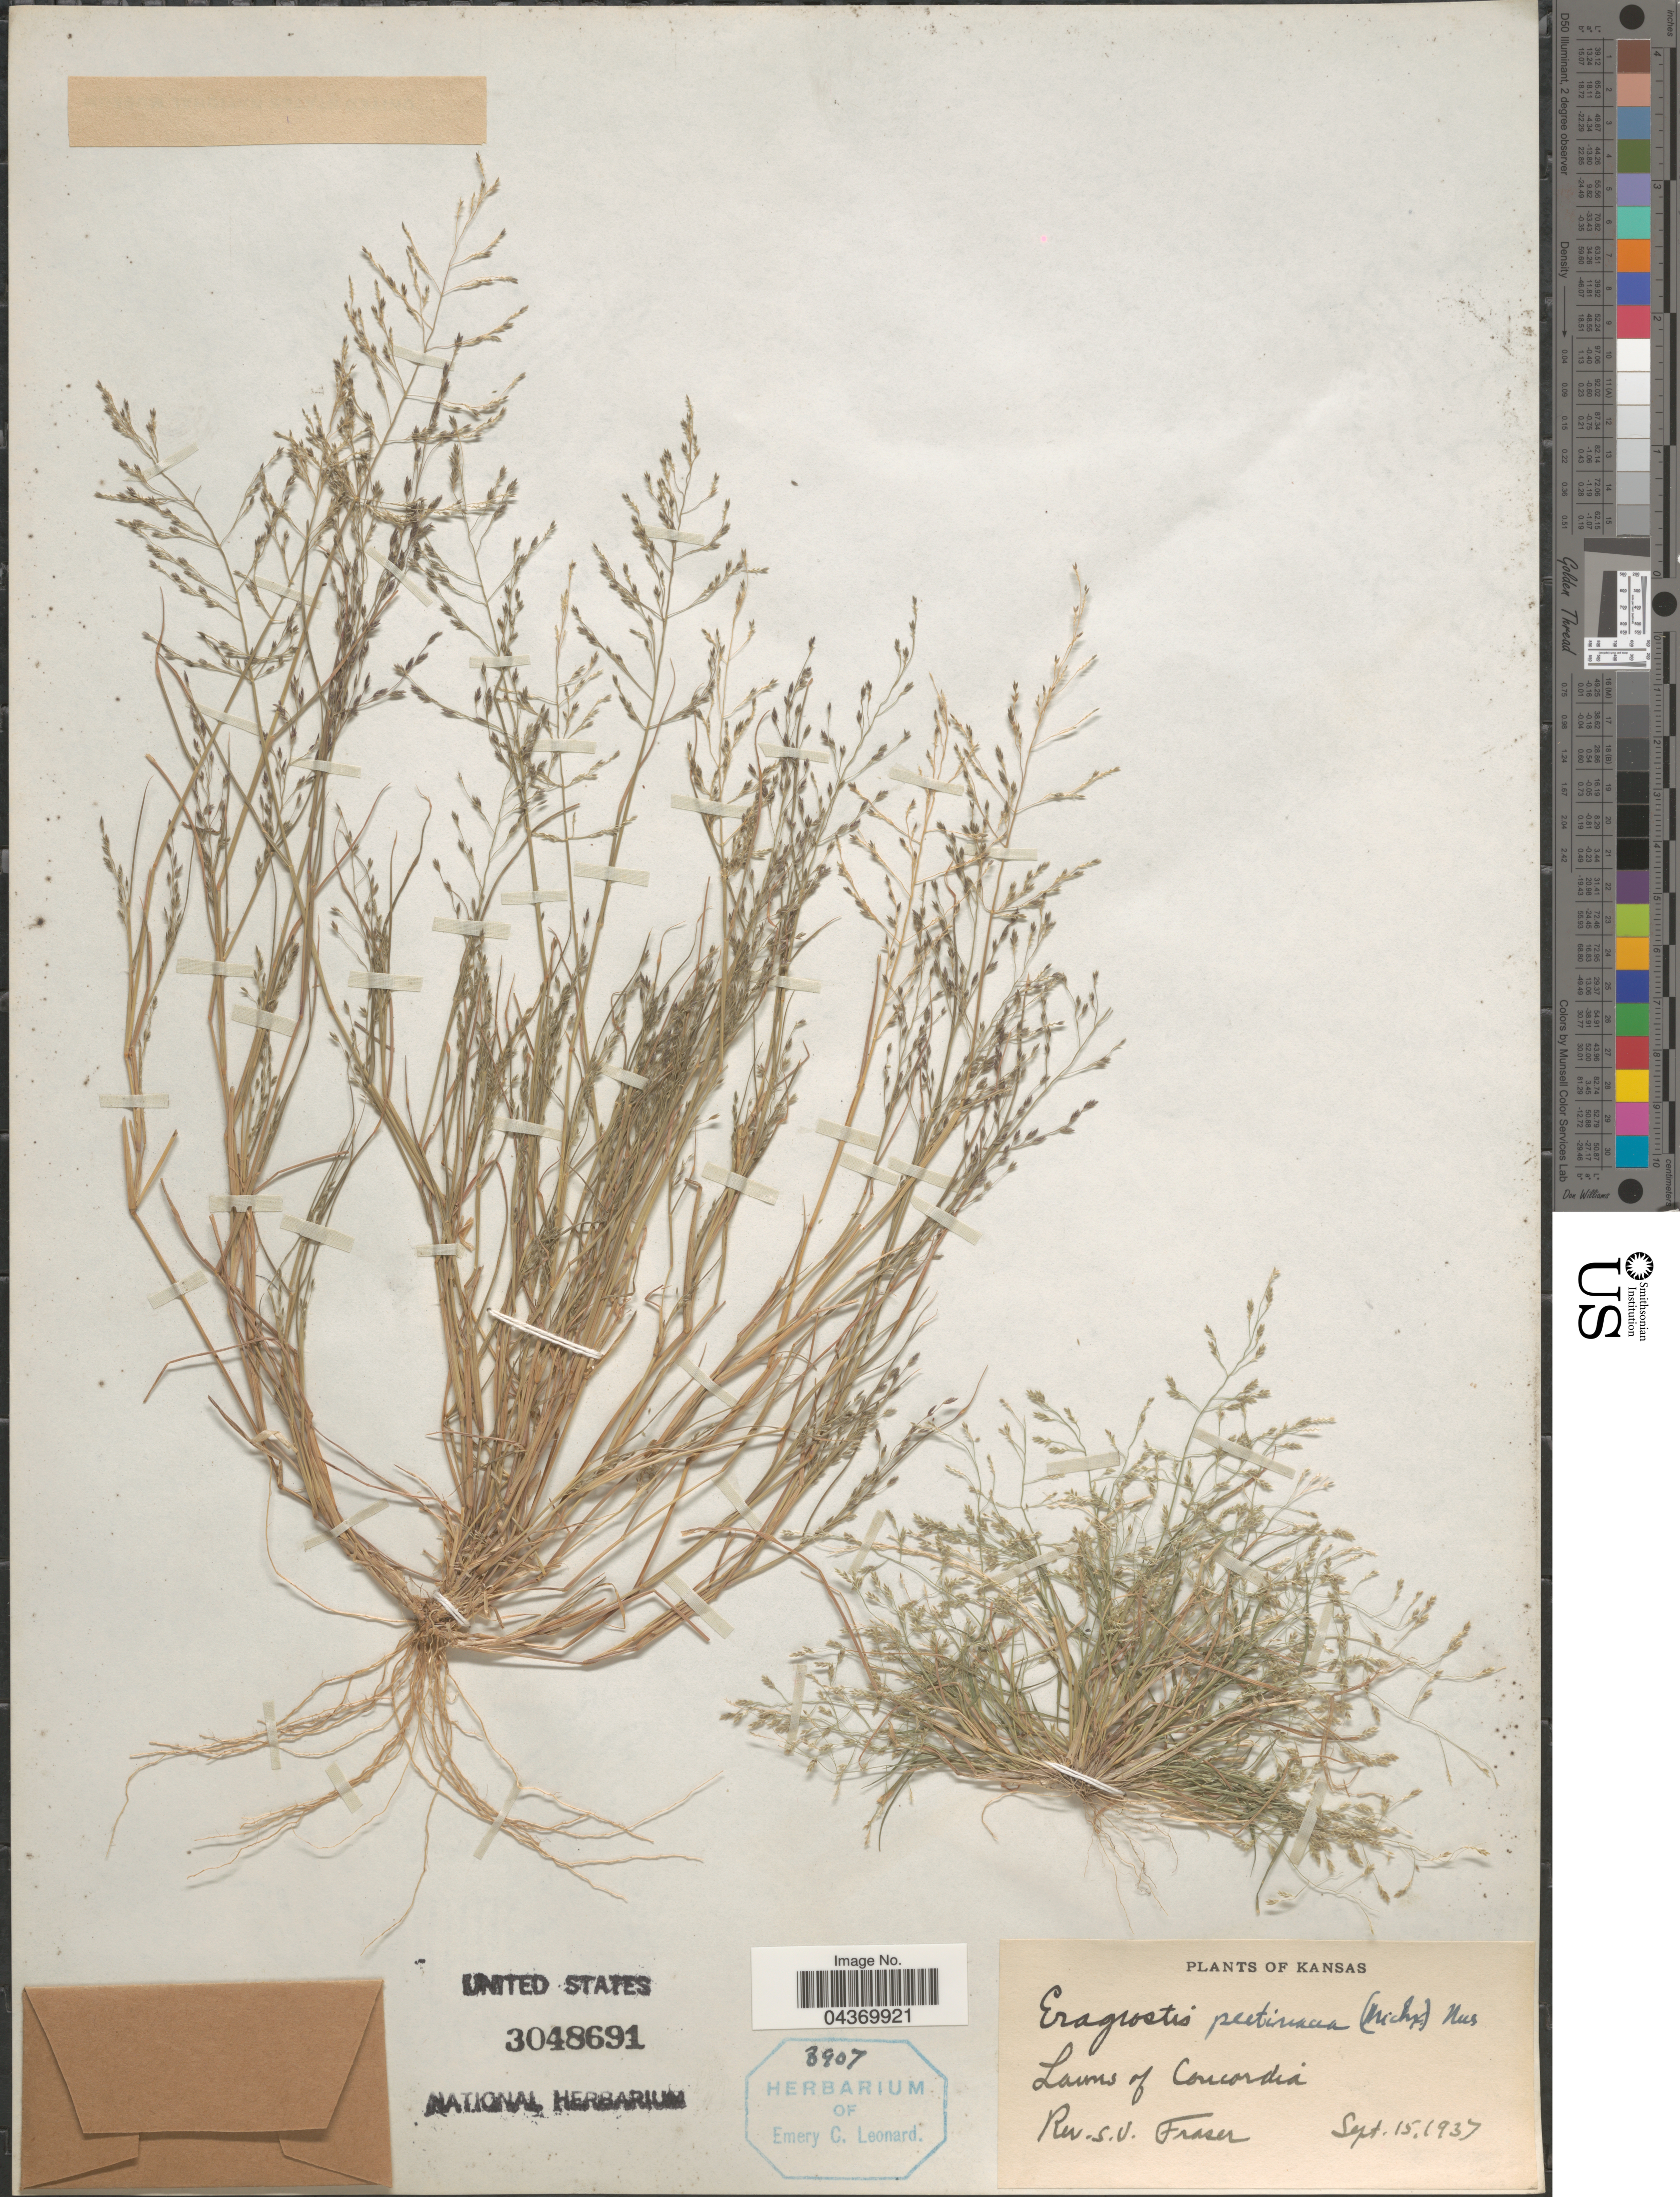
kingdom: Plantae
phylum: Tracheophyta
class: Liliopsida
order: Poales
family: Poaceae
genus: Eragrostis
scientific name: Eragrostis pectinacea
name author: (Michx.) Nees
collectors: S. Fraser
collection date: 1937-09-15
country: United States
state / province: Kansas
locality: Lawns of Concordia.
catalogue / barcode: US 3048691